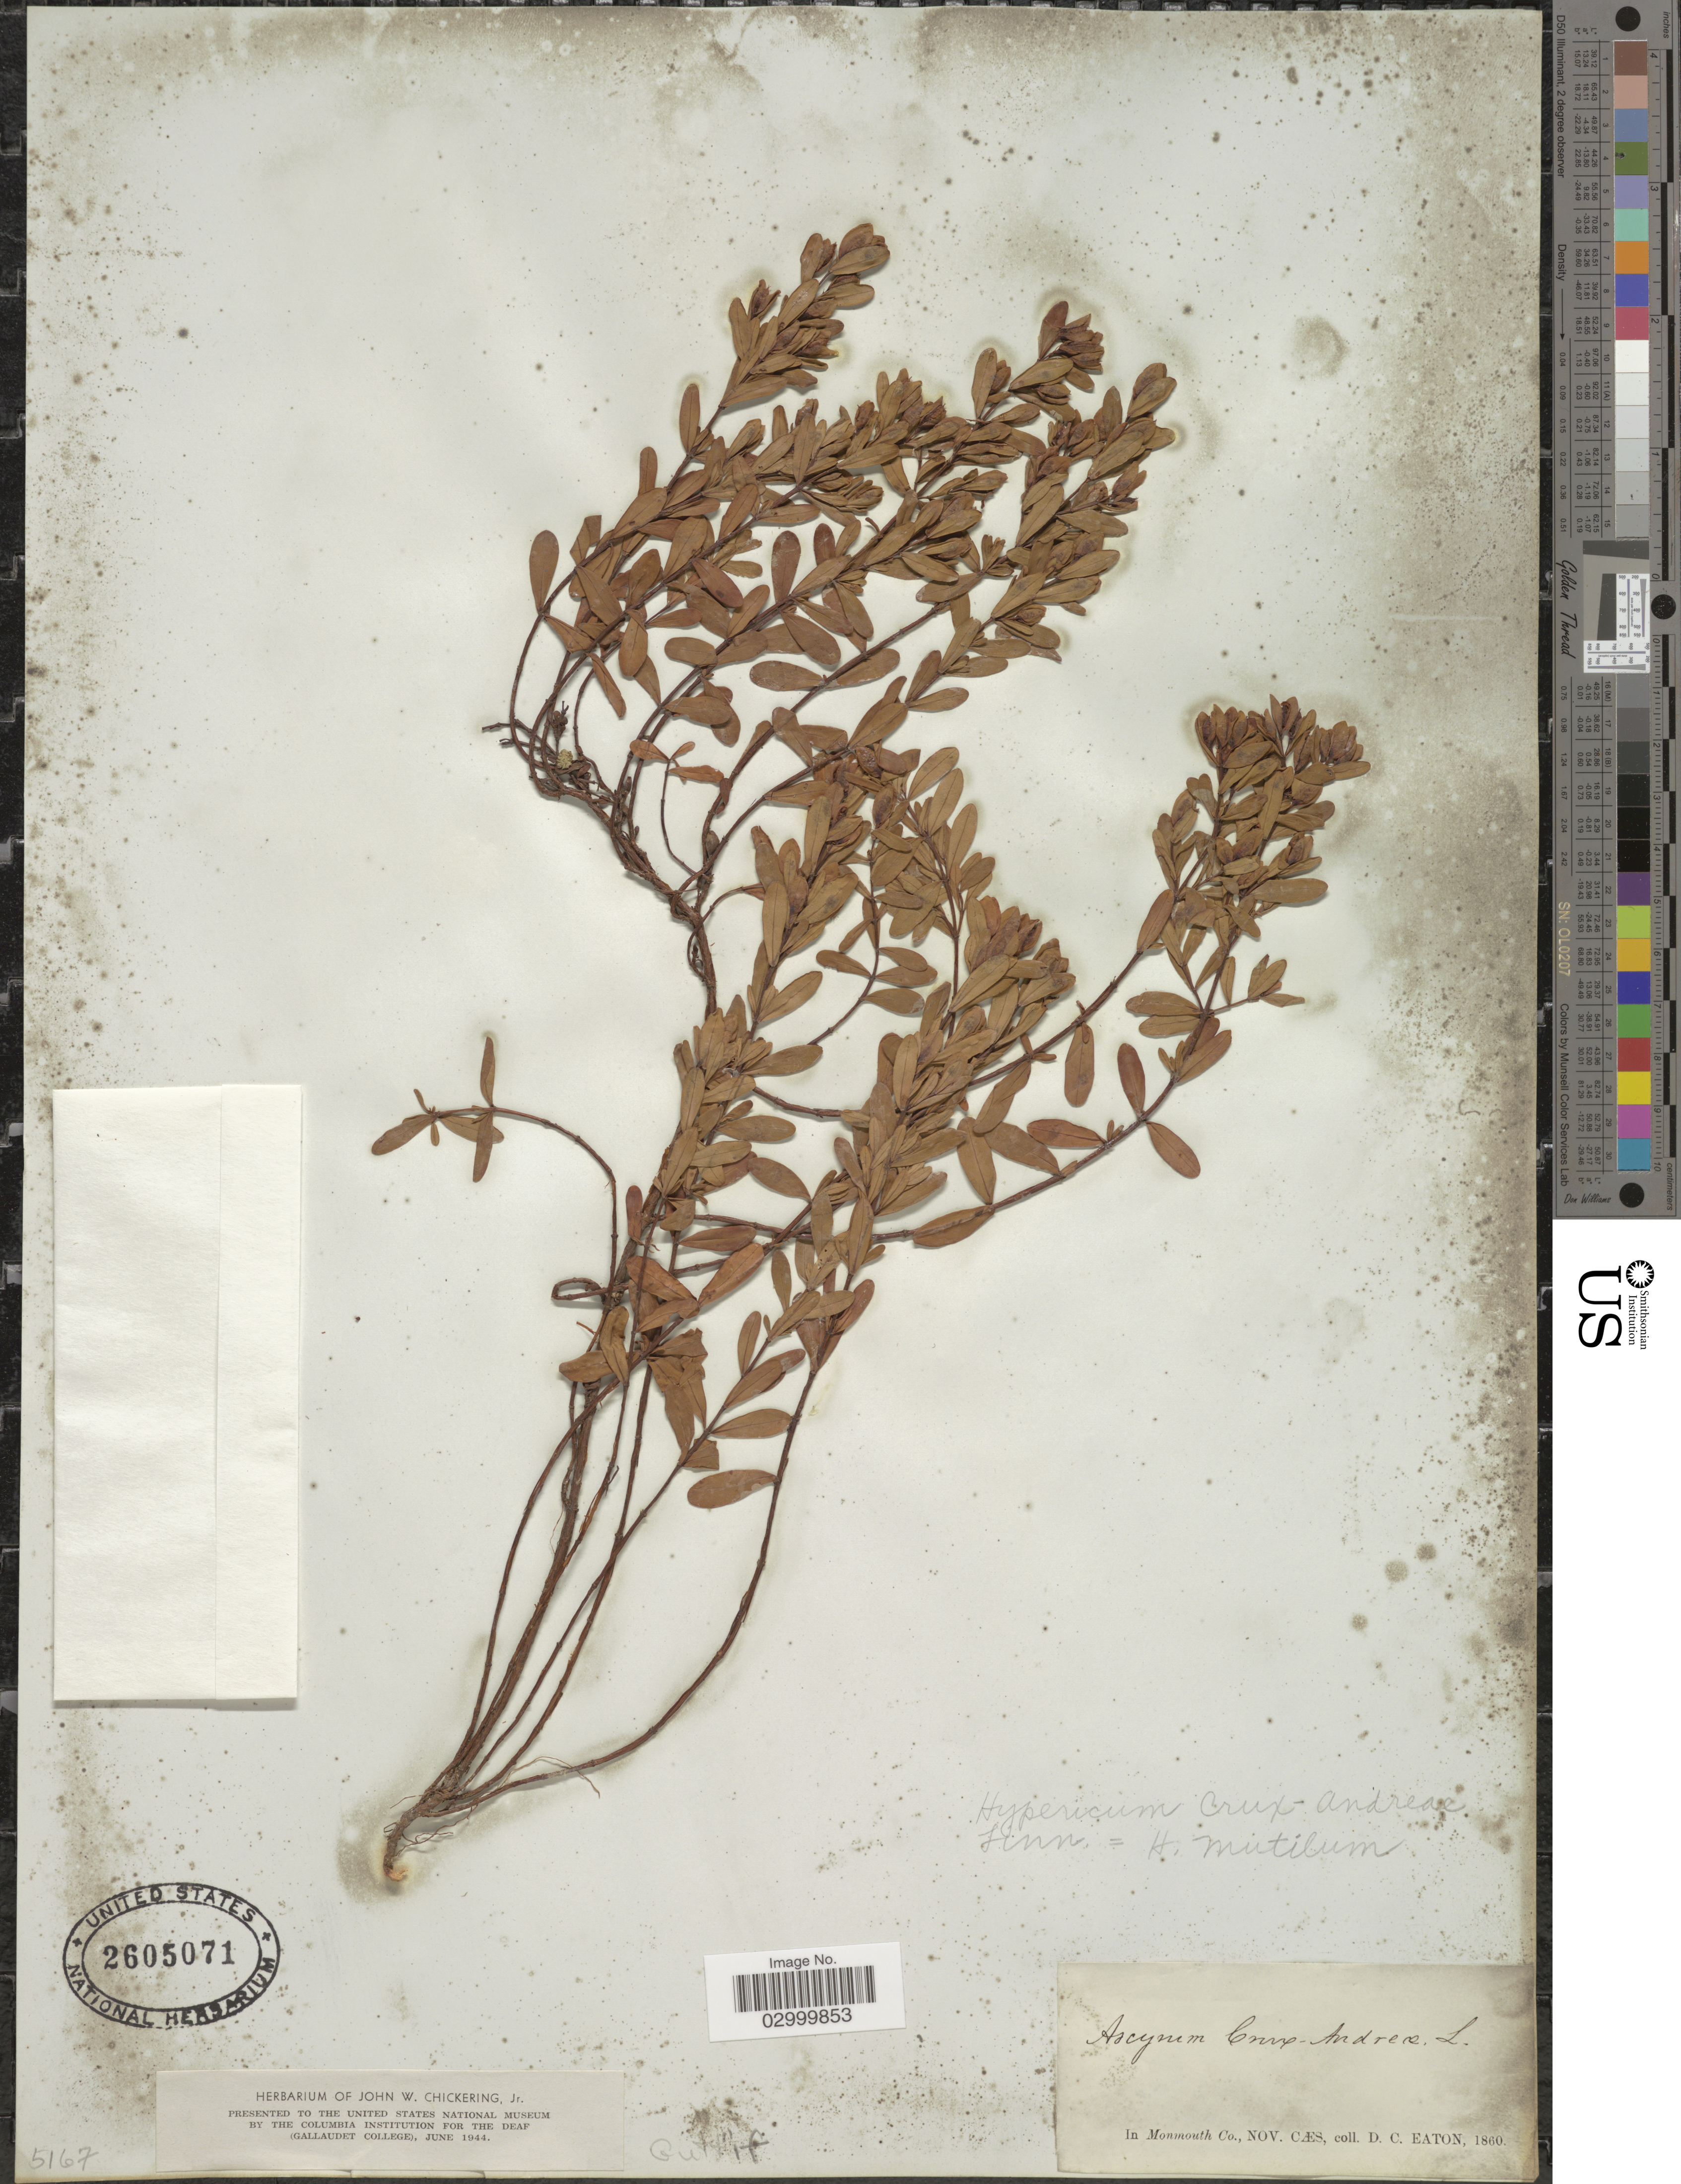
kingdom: Plantae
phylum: Tracheophyta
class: Magnoliopsida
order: Malpighiales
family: Hypericaceae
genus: Hypericum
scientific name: Hypericum stragulum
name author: W.P. Adams & N. Robson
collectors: D. Eaton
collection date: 1860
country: United States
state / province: New Jersey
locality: In Monmouth Co., Nov. Cæs.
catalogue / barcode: US 2605071